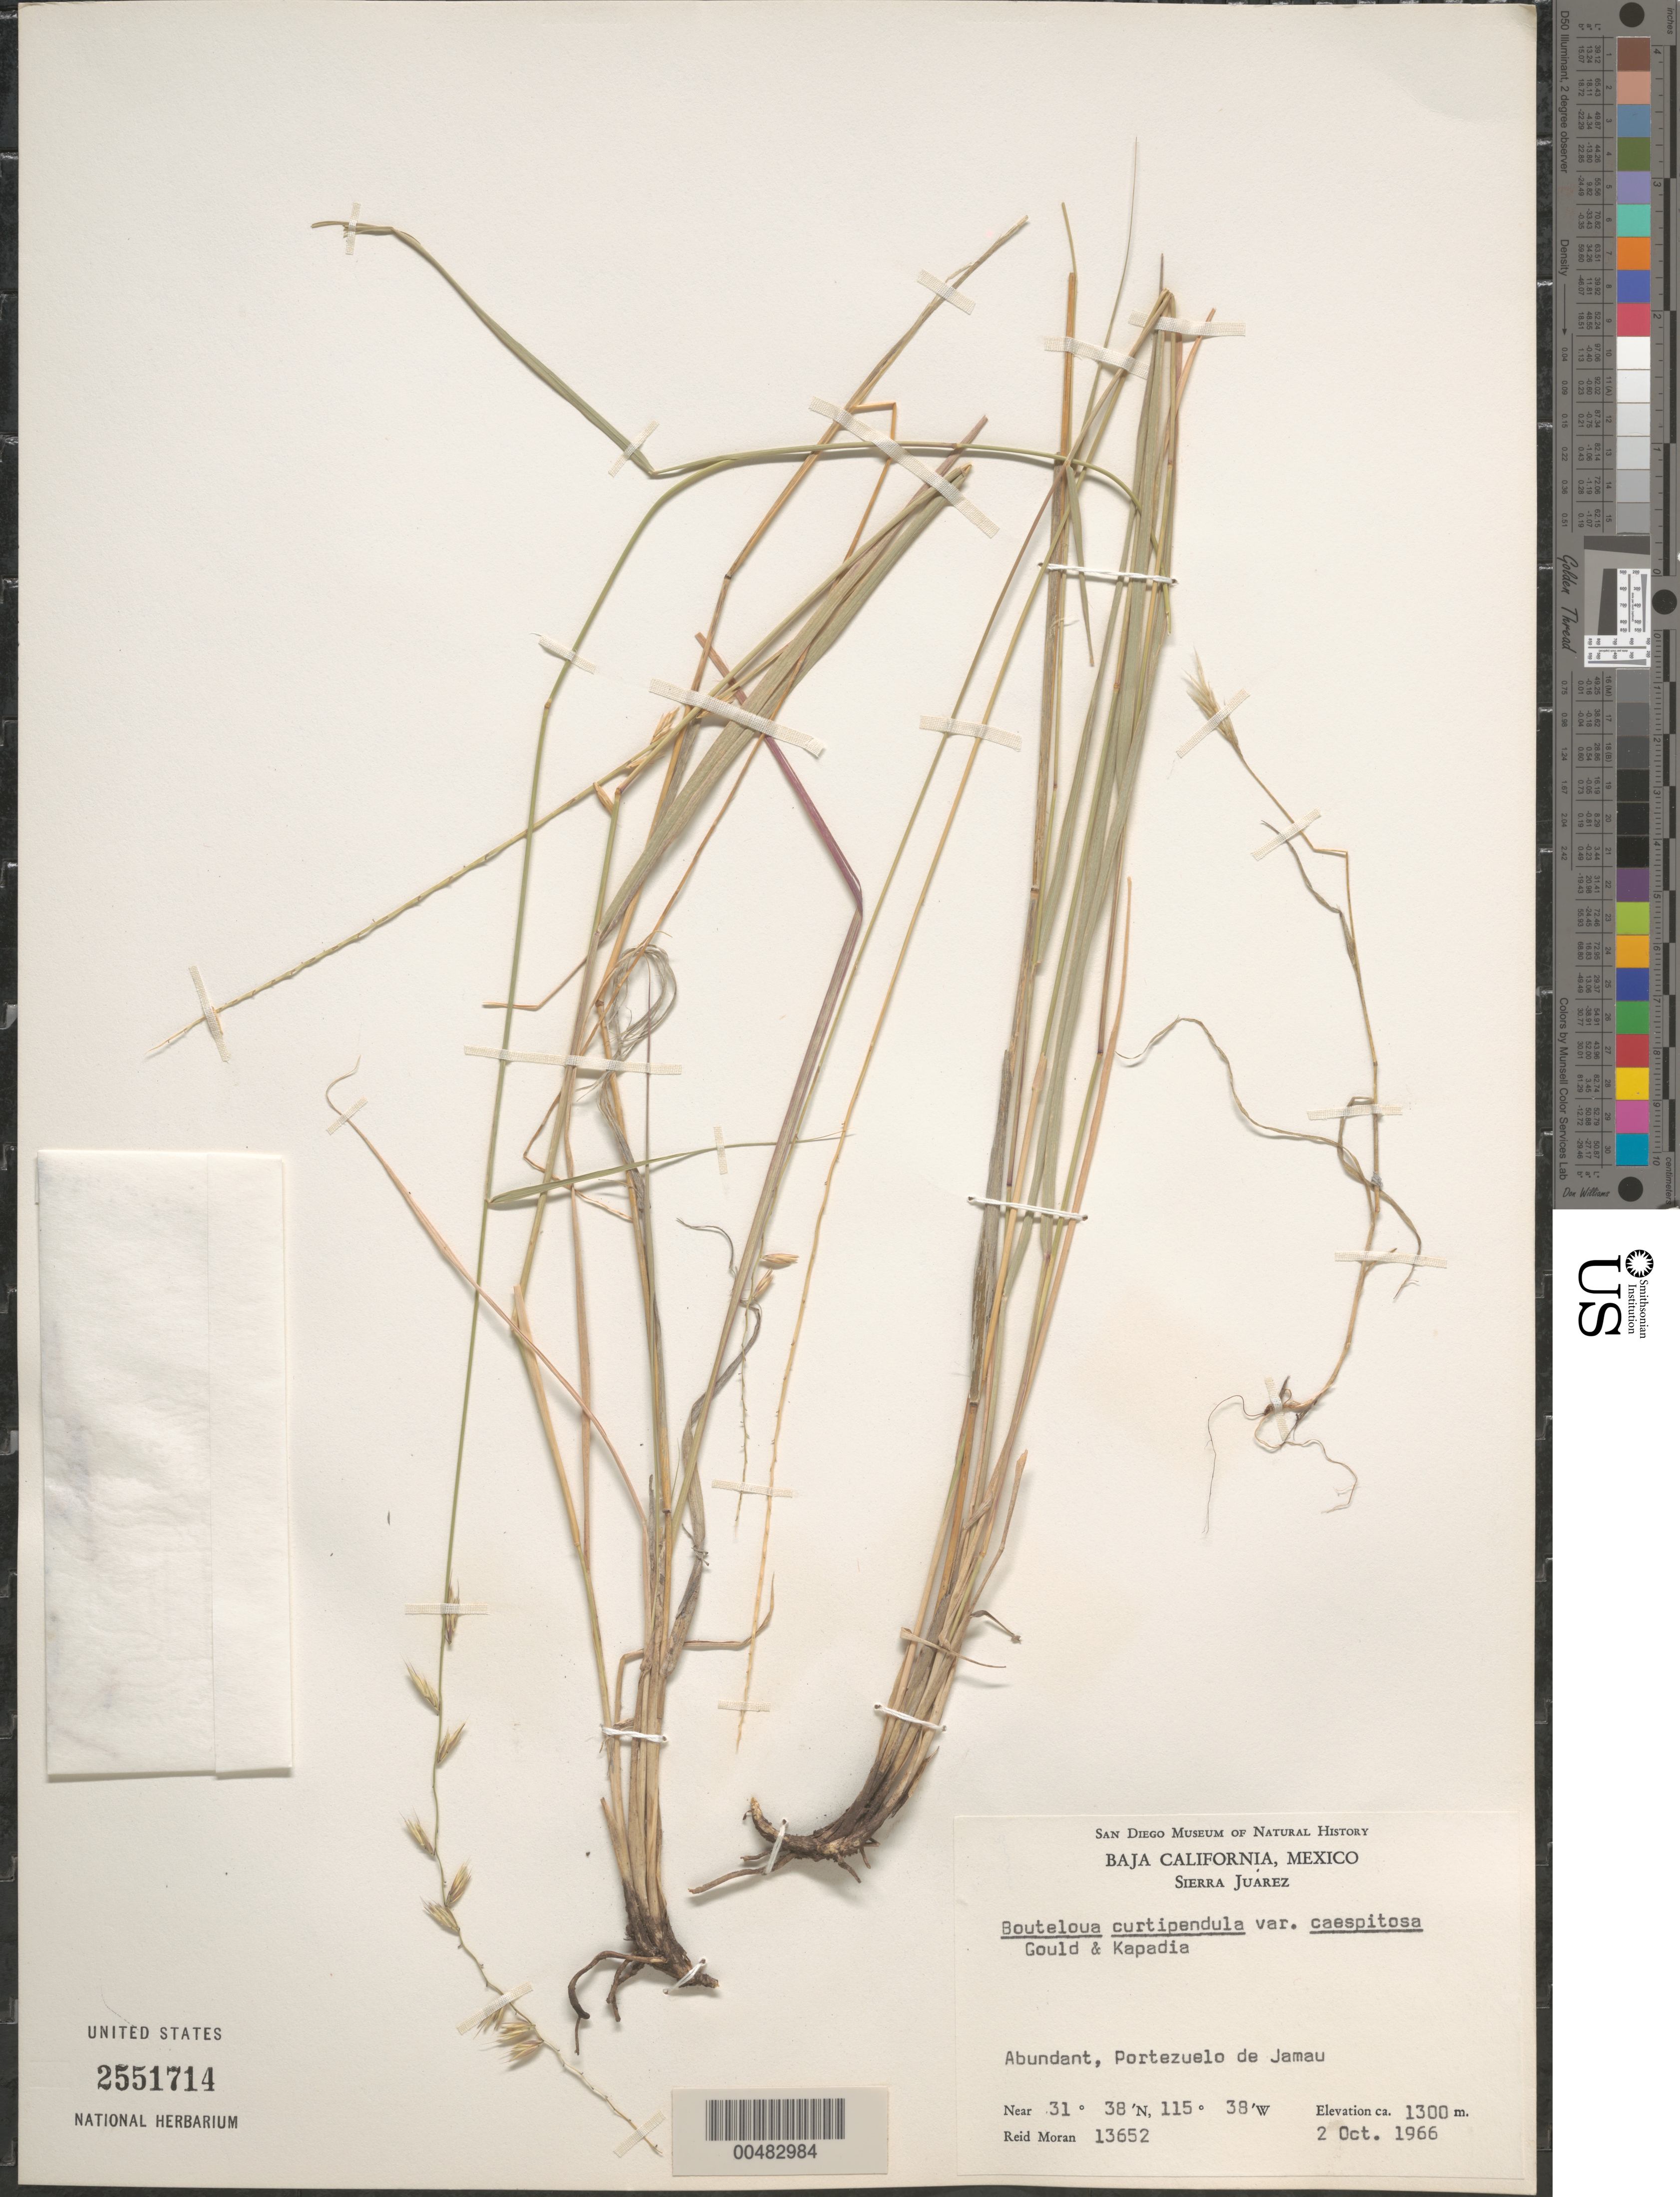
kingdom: Plantae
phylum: Tracheophyta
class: Liliopsida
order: Poales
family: Poaceae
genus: Bouteloua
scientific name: Bouteloua curtipendula var. caespitosa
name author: Gould & Kapadia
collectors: R. V. Moran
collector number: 13652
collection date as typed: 2 Oct 1966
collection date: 1966-10-02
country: Mexico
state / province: Baja California Norte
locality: Sierra Juarez, Portezuelo de Jamau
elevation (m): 1300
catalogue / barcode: US 2551714